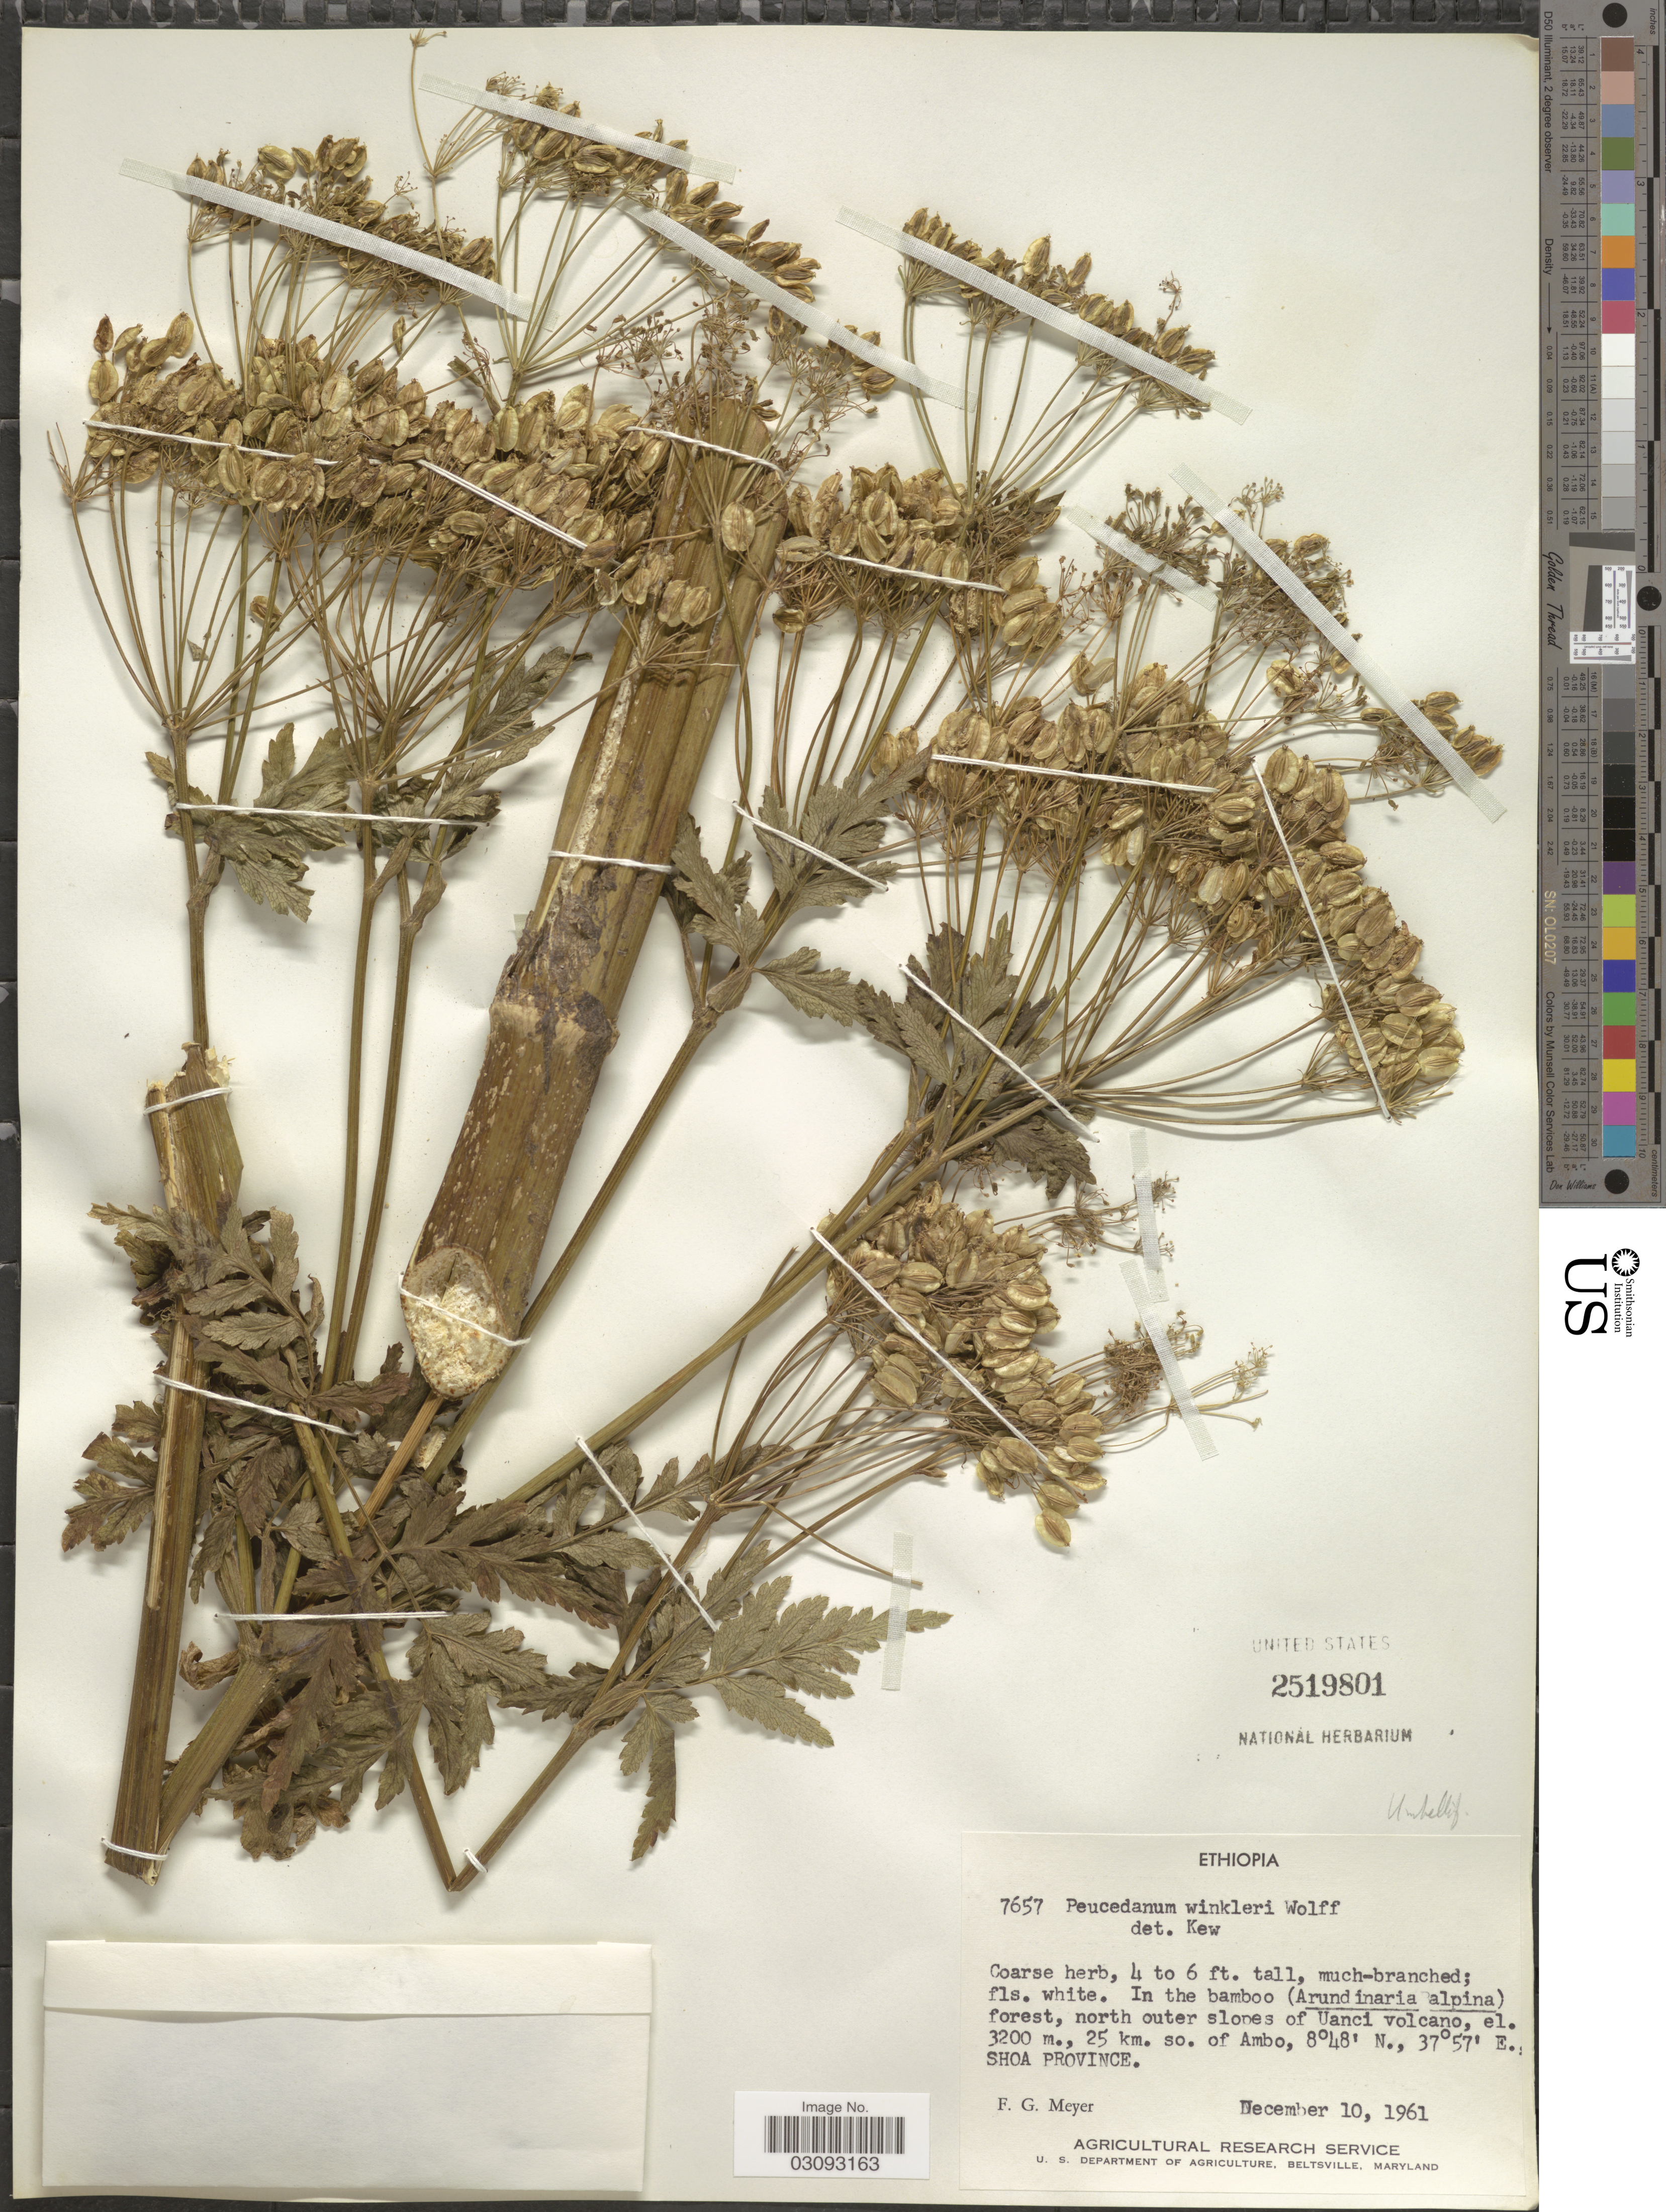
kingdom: Plantae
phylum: Tracheophyta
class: Magnoliopsida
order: Apiales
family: Apiaceae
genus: Peucedanum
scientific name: Peucedanum winkleri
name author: H. Wolff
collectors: F. G. Meyer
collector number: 7657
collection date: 1961-12-10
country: Ethiopia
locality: North outer slopes of Uanci volcano, 25 km. so. of Ambo, Shoa Province.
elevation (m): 3200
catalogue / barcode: US 2519801